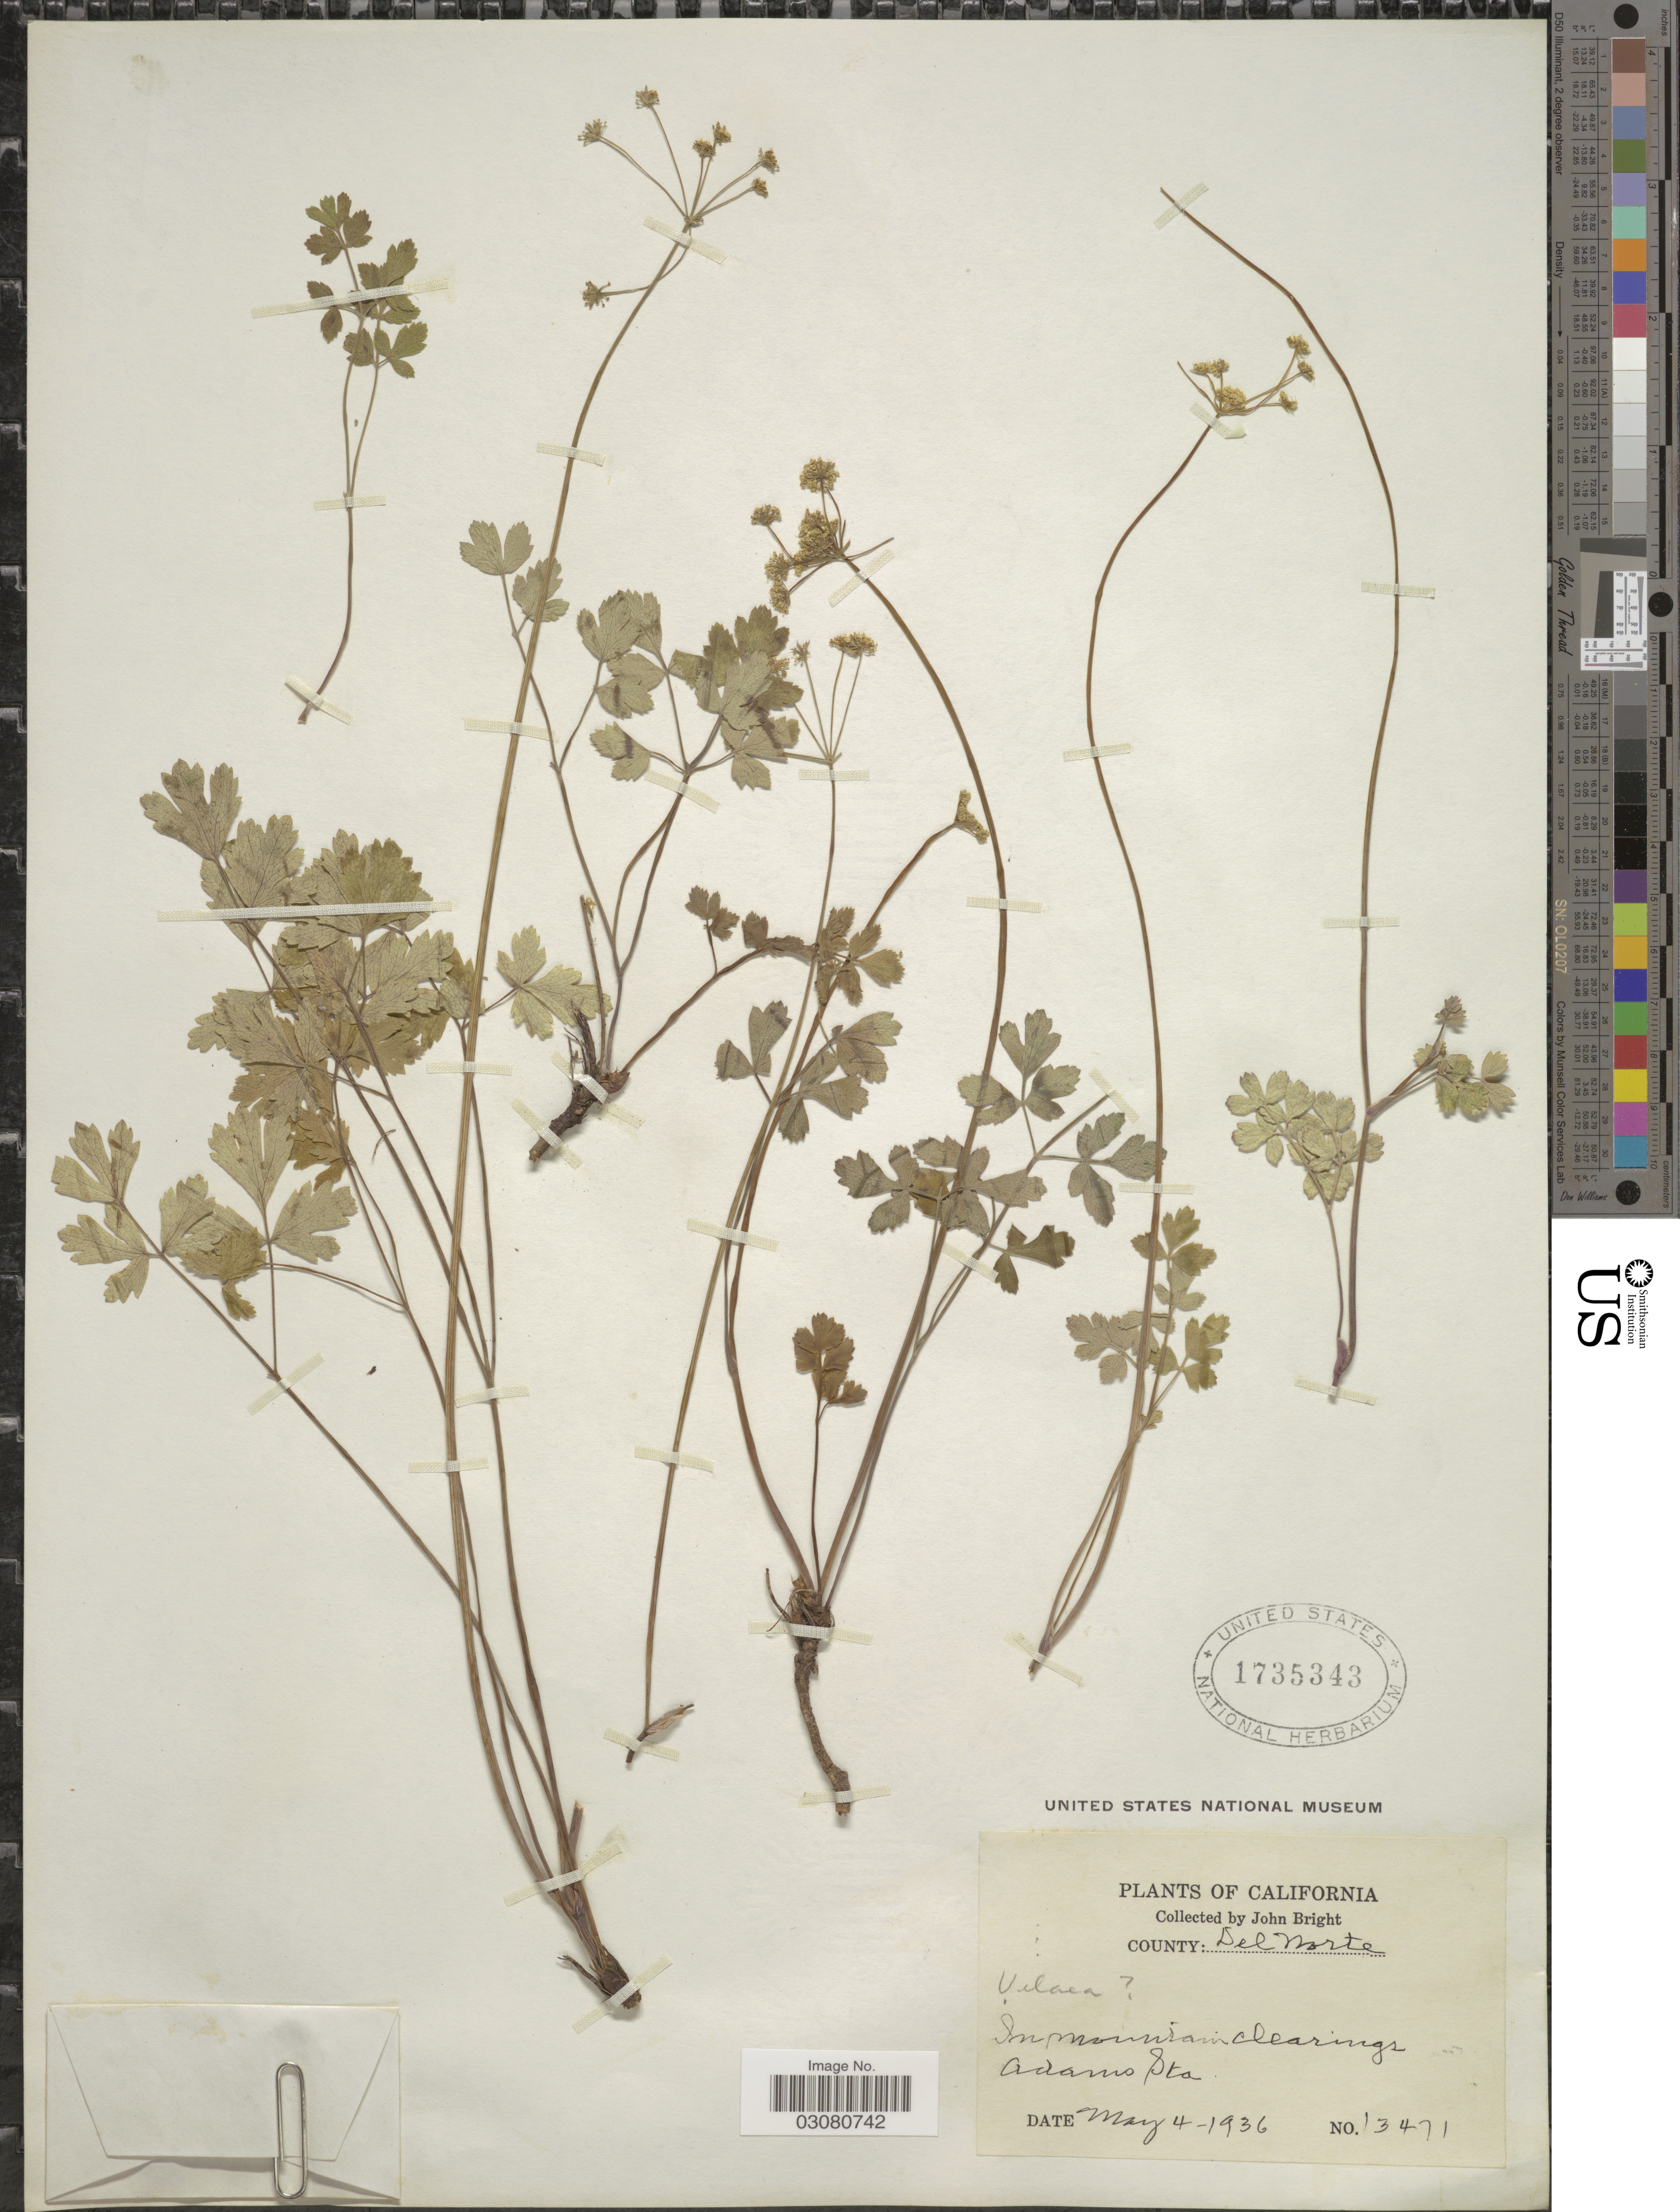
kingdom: Plantae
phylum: Tracheophyta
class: Magnoliopsida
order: Apiales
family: Apiaceae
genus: Tauschia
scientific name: Tauschia sp.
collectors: J. Bright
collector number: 13471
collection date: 1936-05-04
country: United States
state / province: California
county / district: Del Norte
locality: County: Del Norte. Adams Sta.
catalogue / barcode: US 1735343